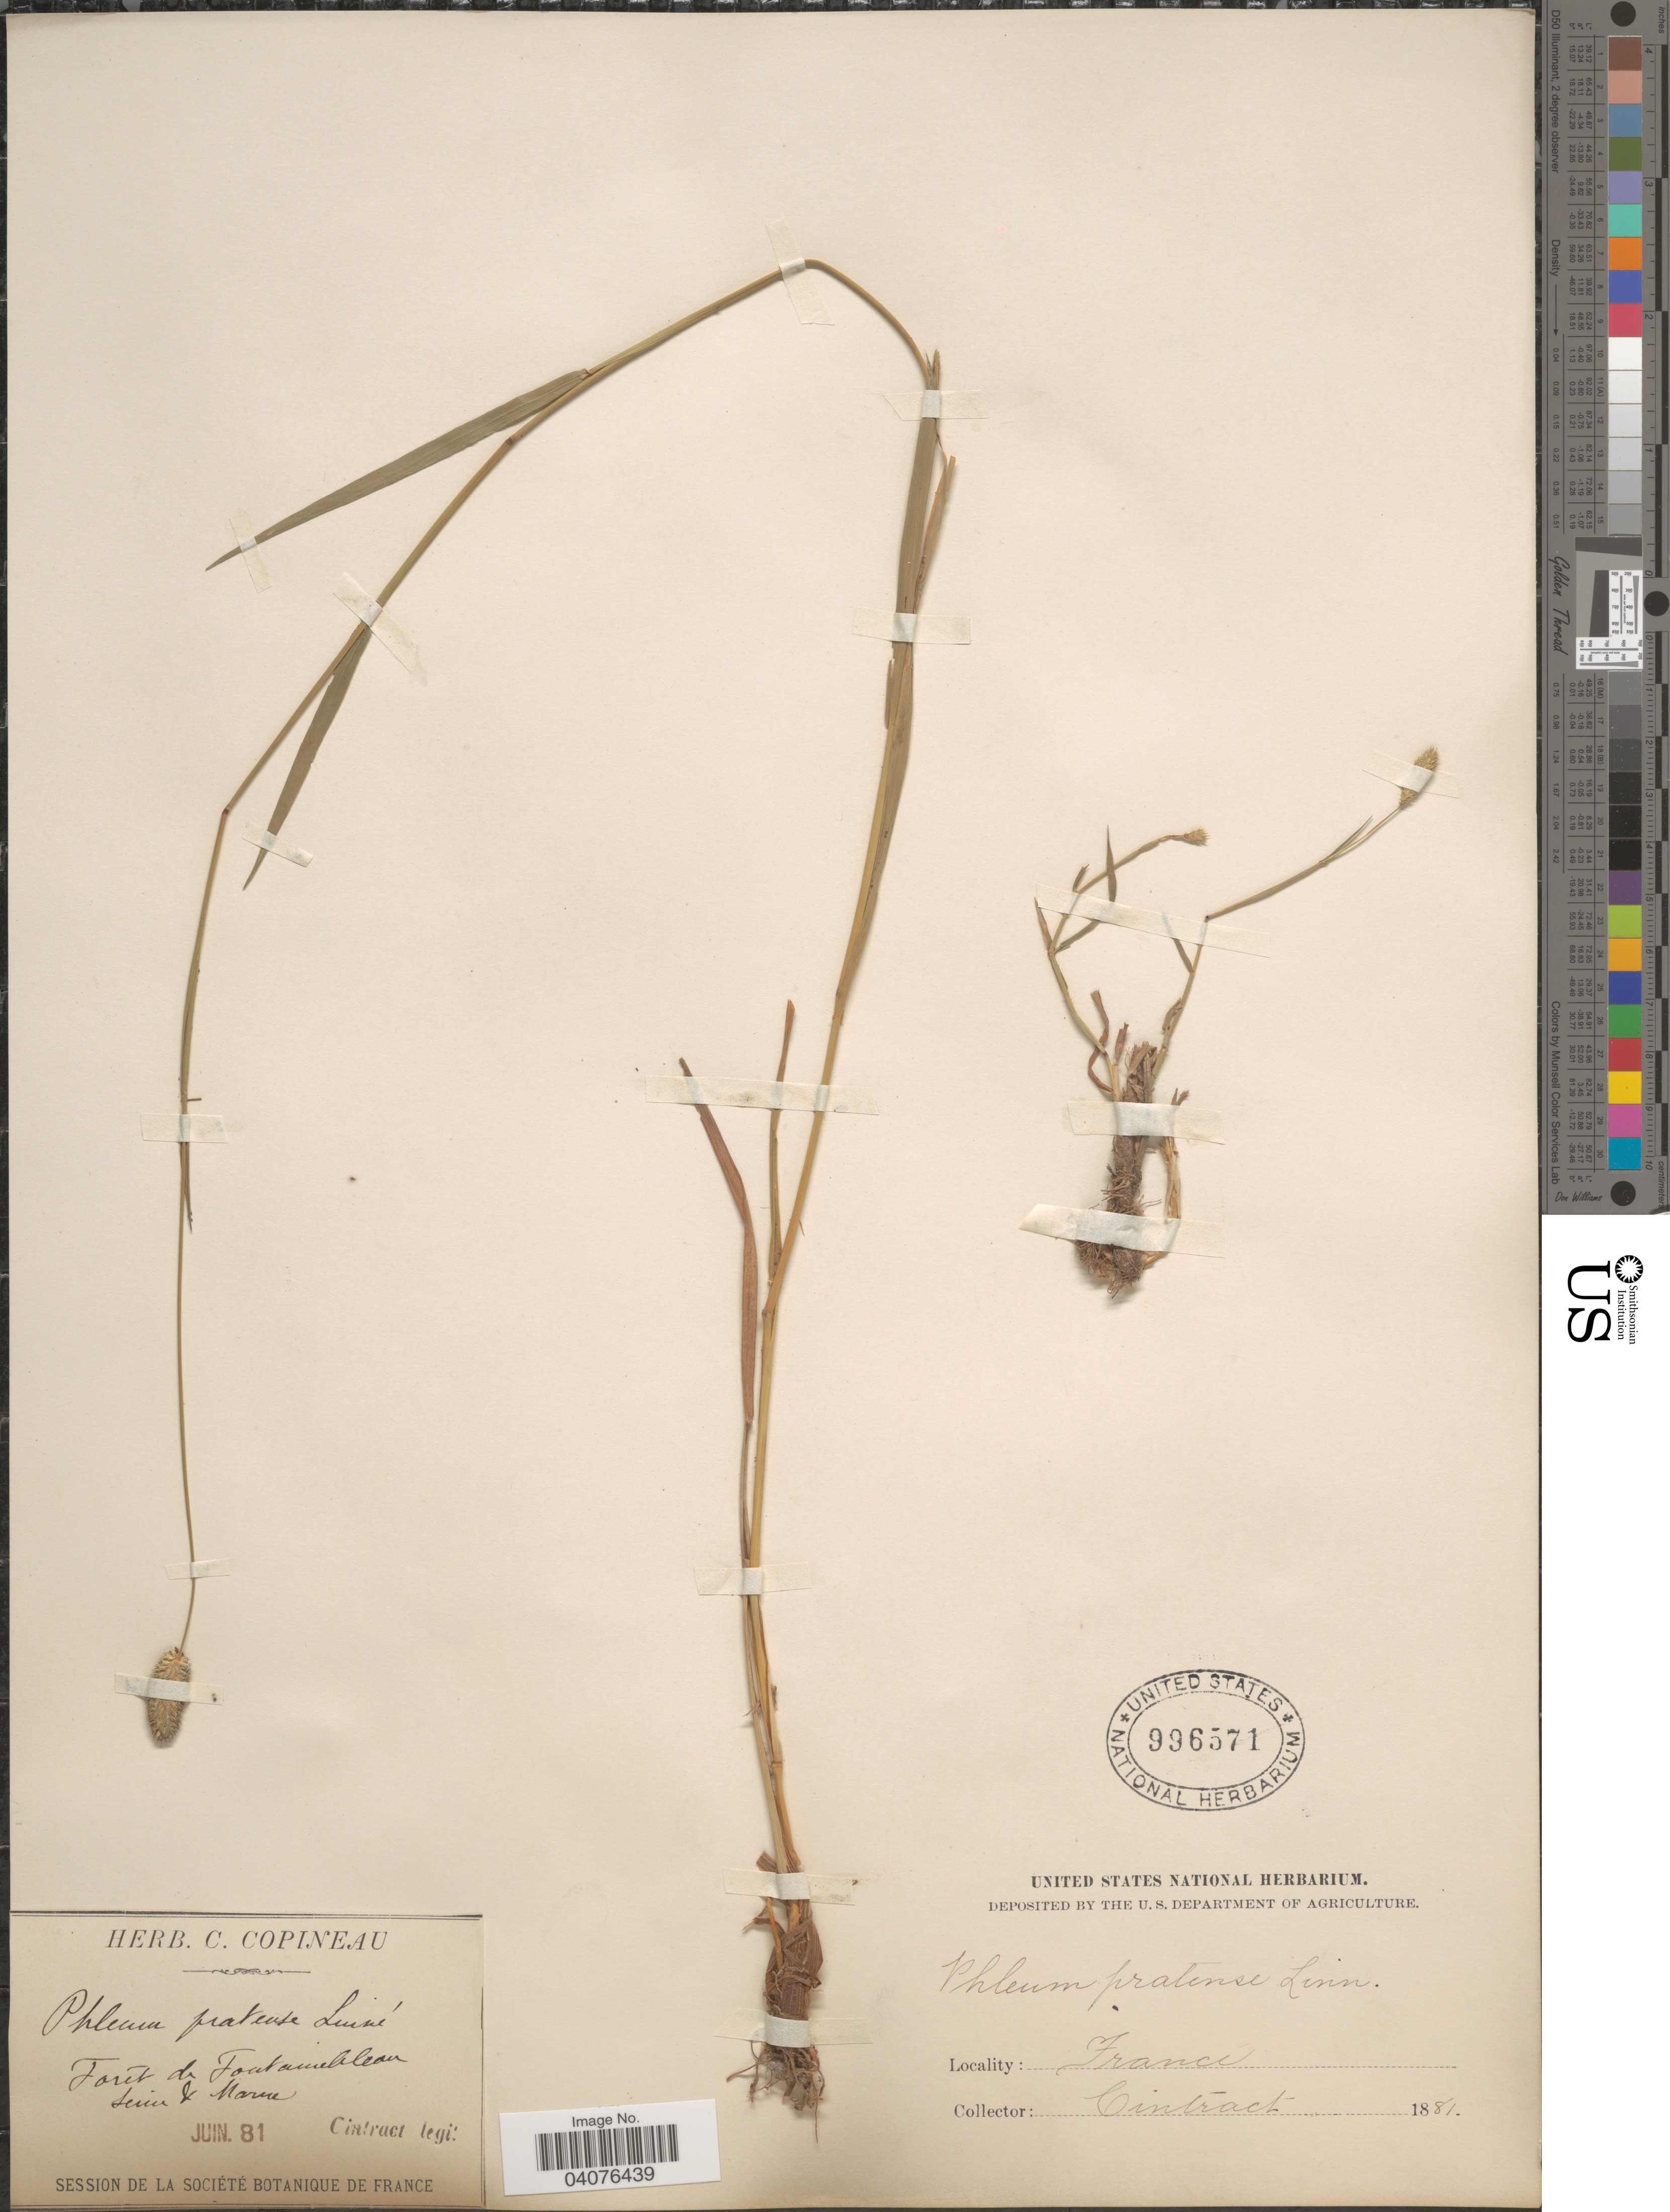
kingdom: Plantae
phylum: Tracheophyta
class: Liliopsida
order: Poales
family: Poaceae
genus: Phleum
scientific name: Phleum pratense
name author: L.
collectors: Cintract, --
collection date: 1881-06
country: France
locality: Forêt de Fontainebleau. Seine & Marne.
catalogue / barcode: US 996571